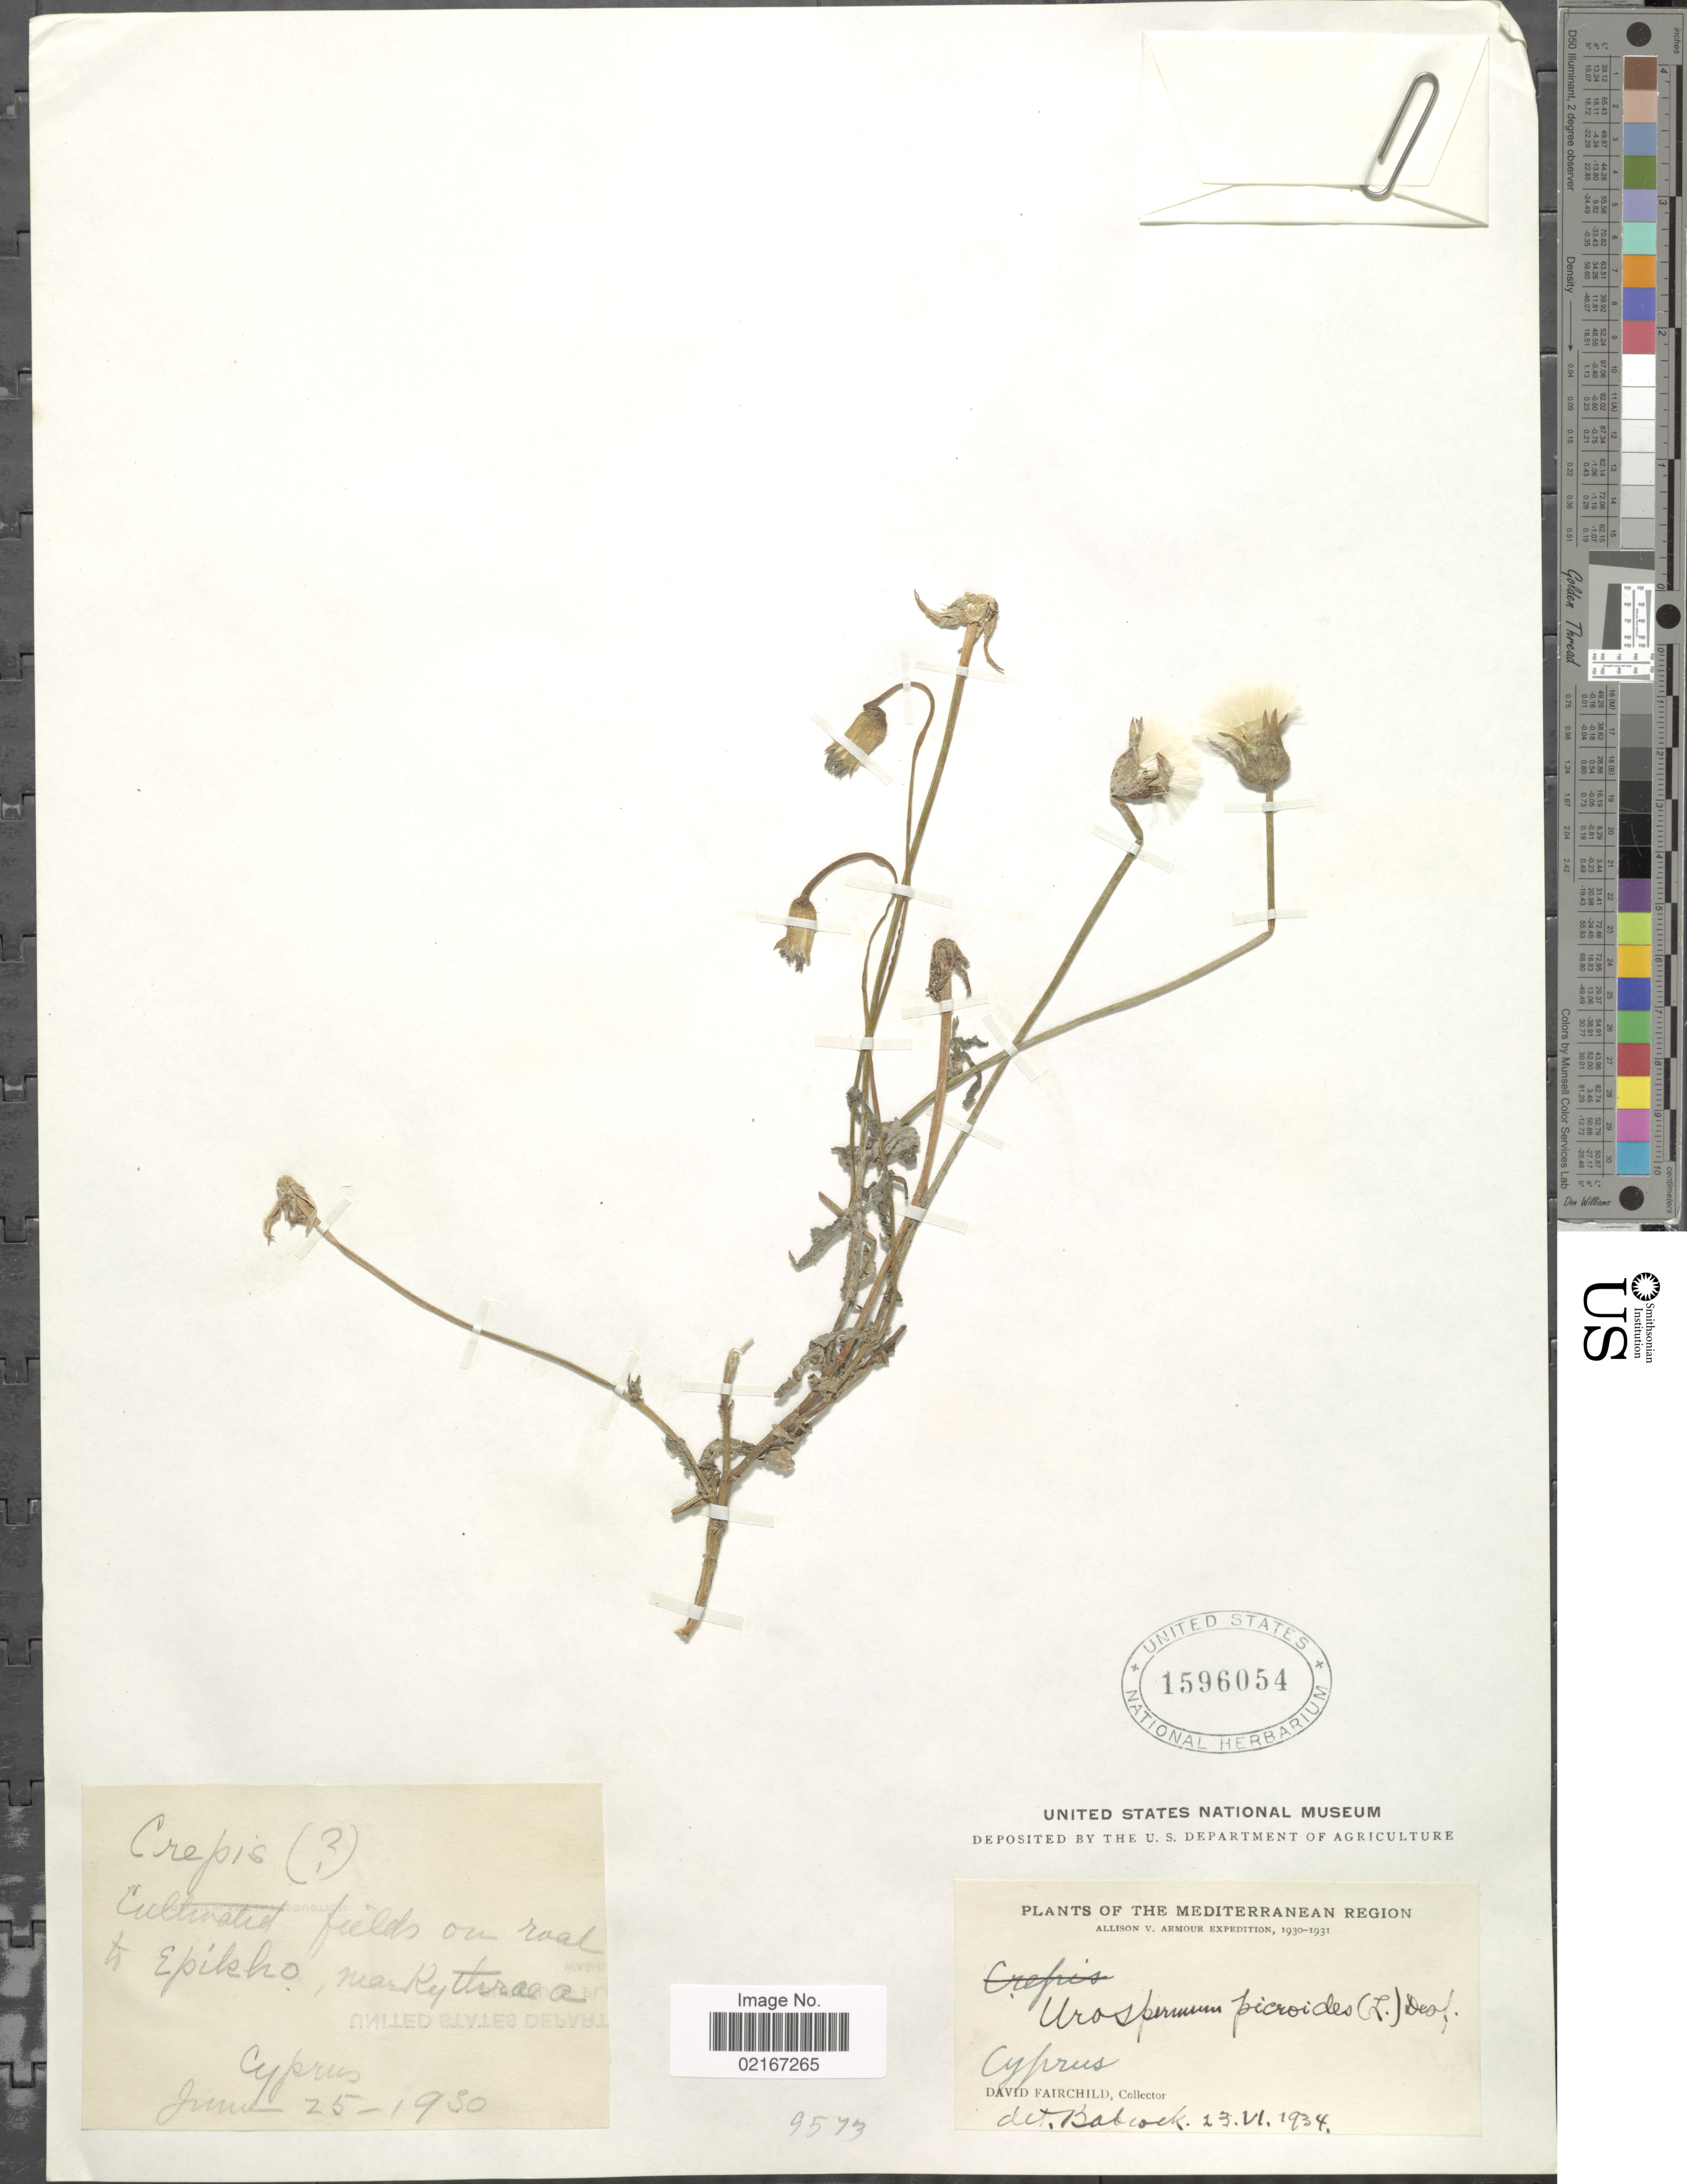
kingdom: Plantae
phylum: Tracheophyta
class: Magnoliopsida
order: Asterales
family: Asteraceae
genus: Urospermum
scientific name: Urospermum picroides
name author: (L.) F.W. Schmidt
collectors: D. Fairchild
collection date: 1930-06-25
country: Cyprus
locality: Mediterranean Region, on road to Epikho [interpreted]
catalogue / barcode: US 1596054